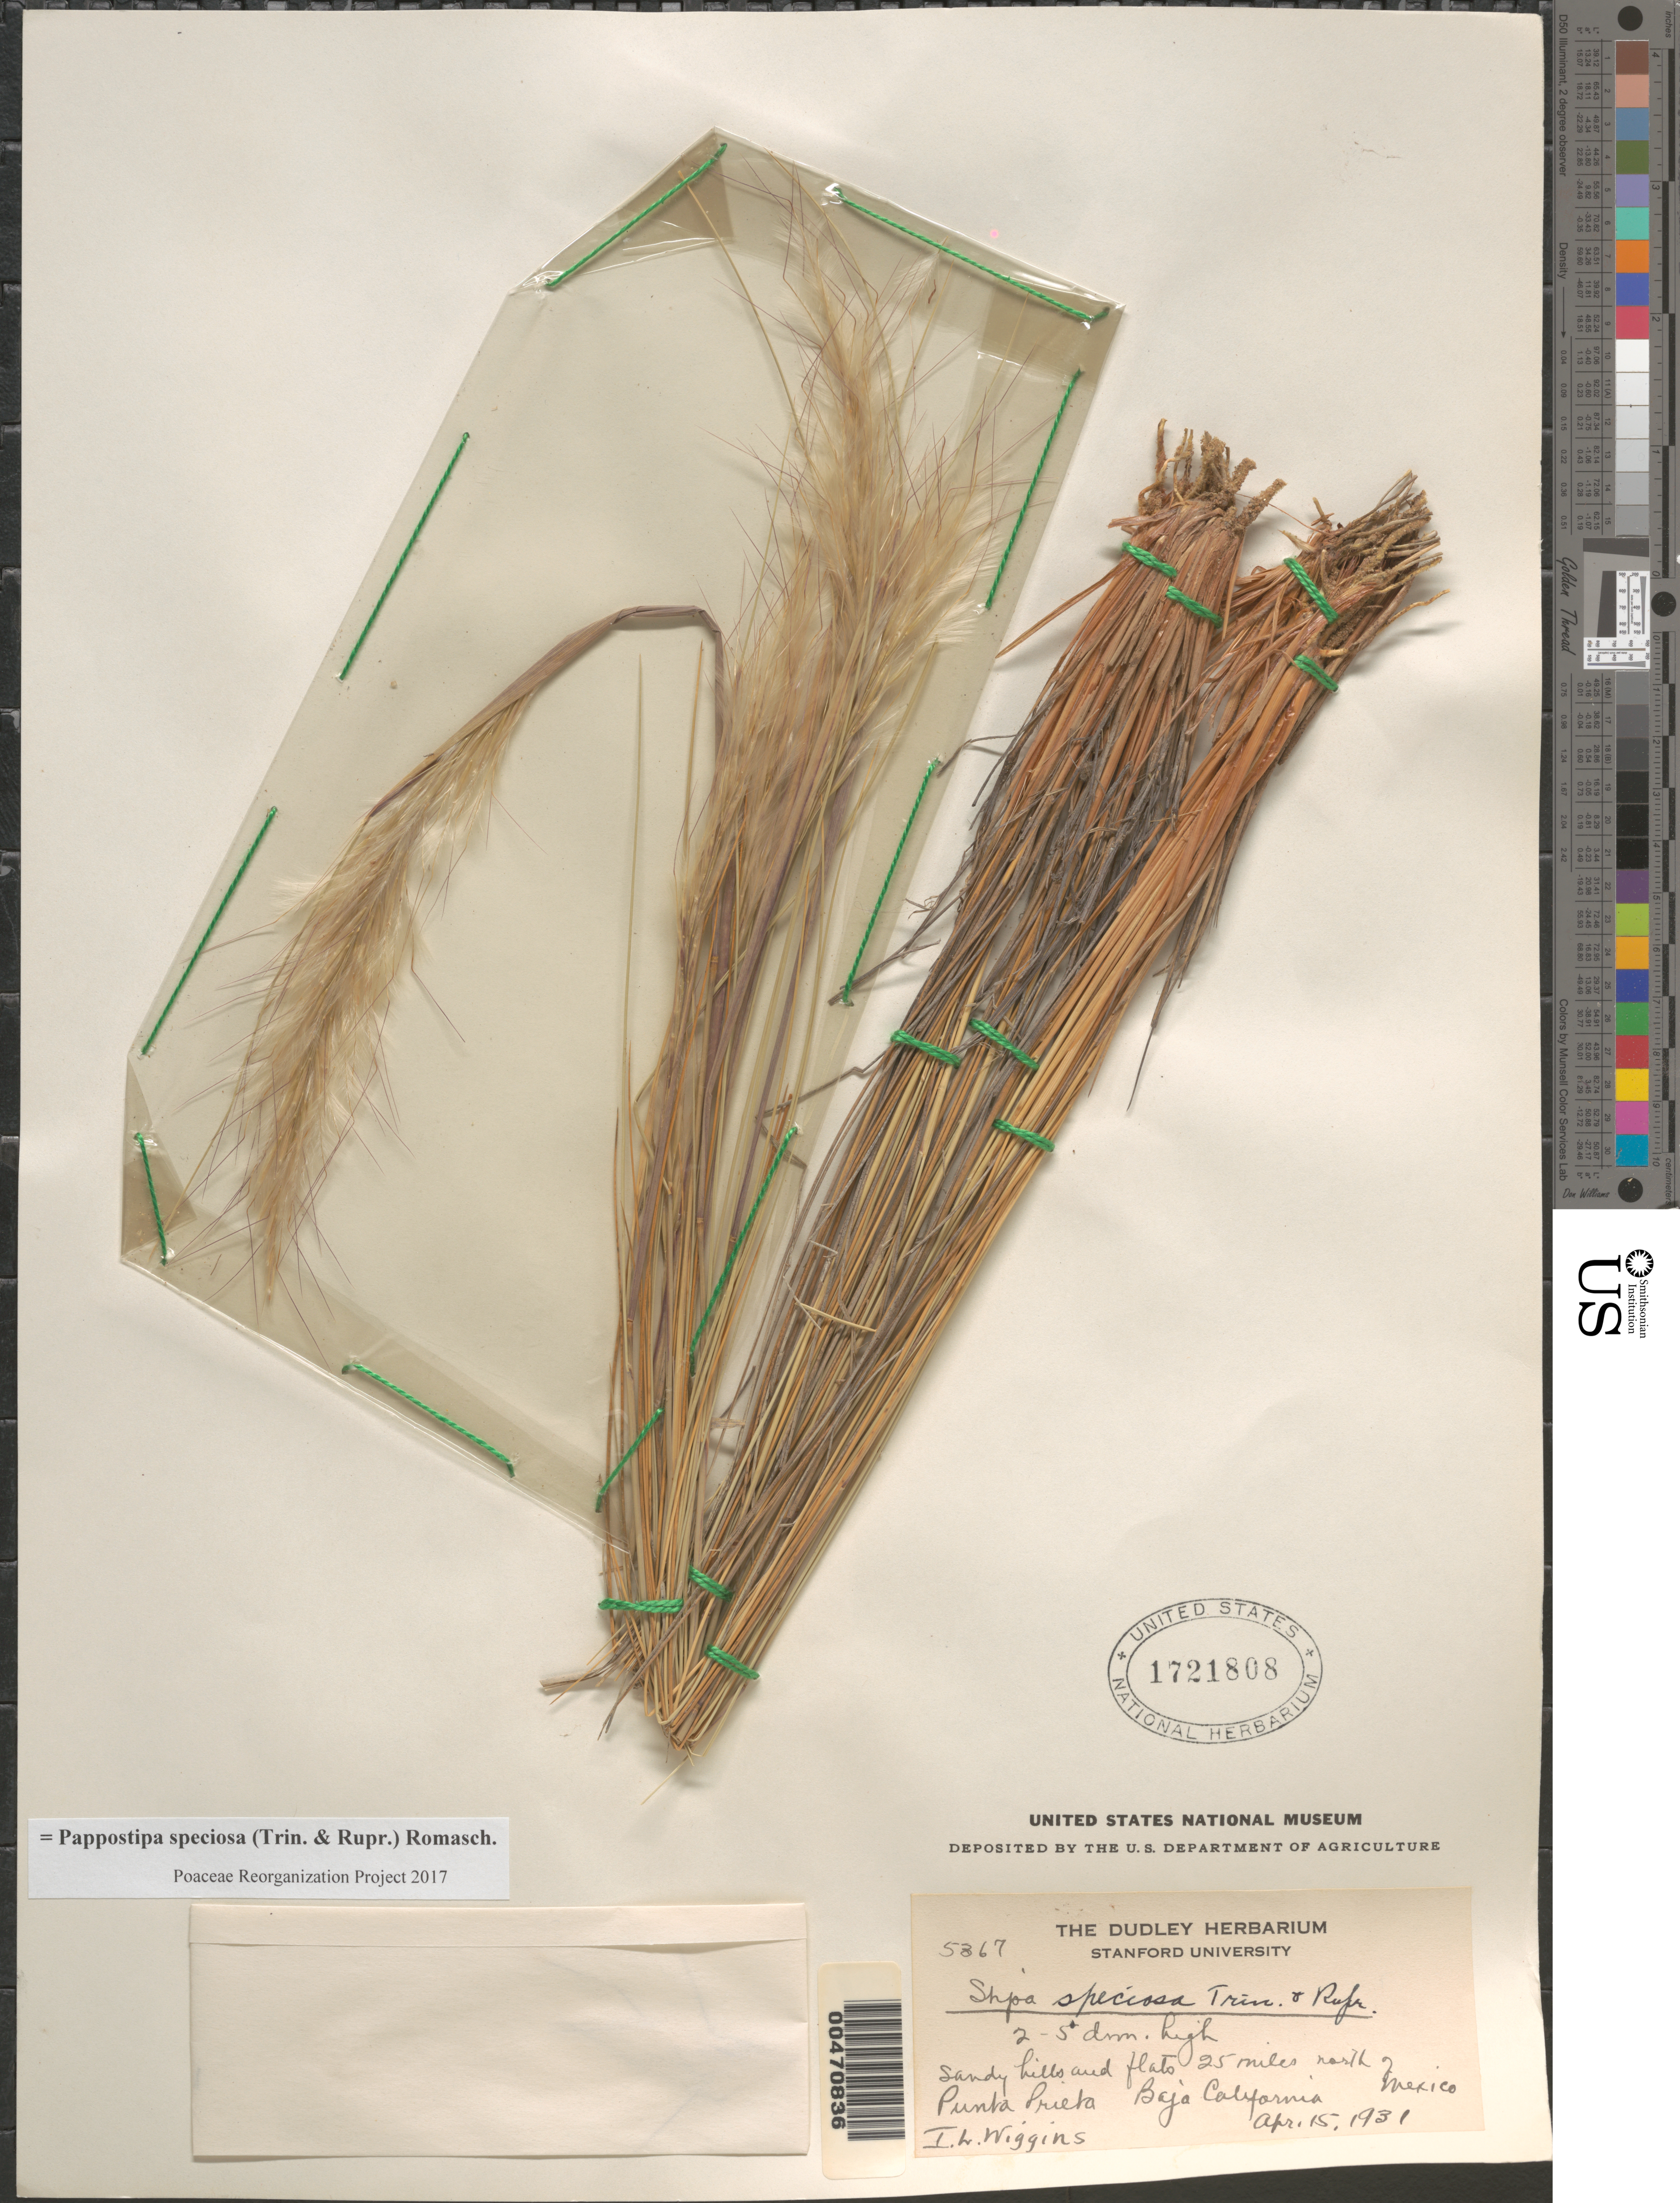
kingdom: Plantae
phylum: Tracheophyta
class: Liliopsida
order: Poales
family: Poaceae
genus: Pappostipa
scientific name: Pappostipa speciosa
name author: (Trin. & Rupr.) Romasch.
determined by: Poaceae Reorganization Project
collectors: I. L. Wiggins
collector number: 5367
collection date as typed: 15 Apr 1931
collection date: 1931-04-15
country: Mexico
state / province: Baja California Norte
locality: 25 mi N of Punta Prieta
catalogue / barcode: US 1721808